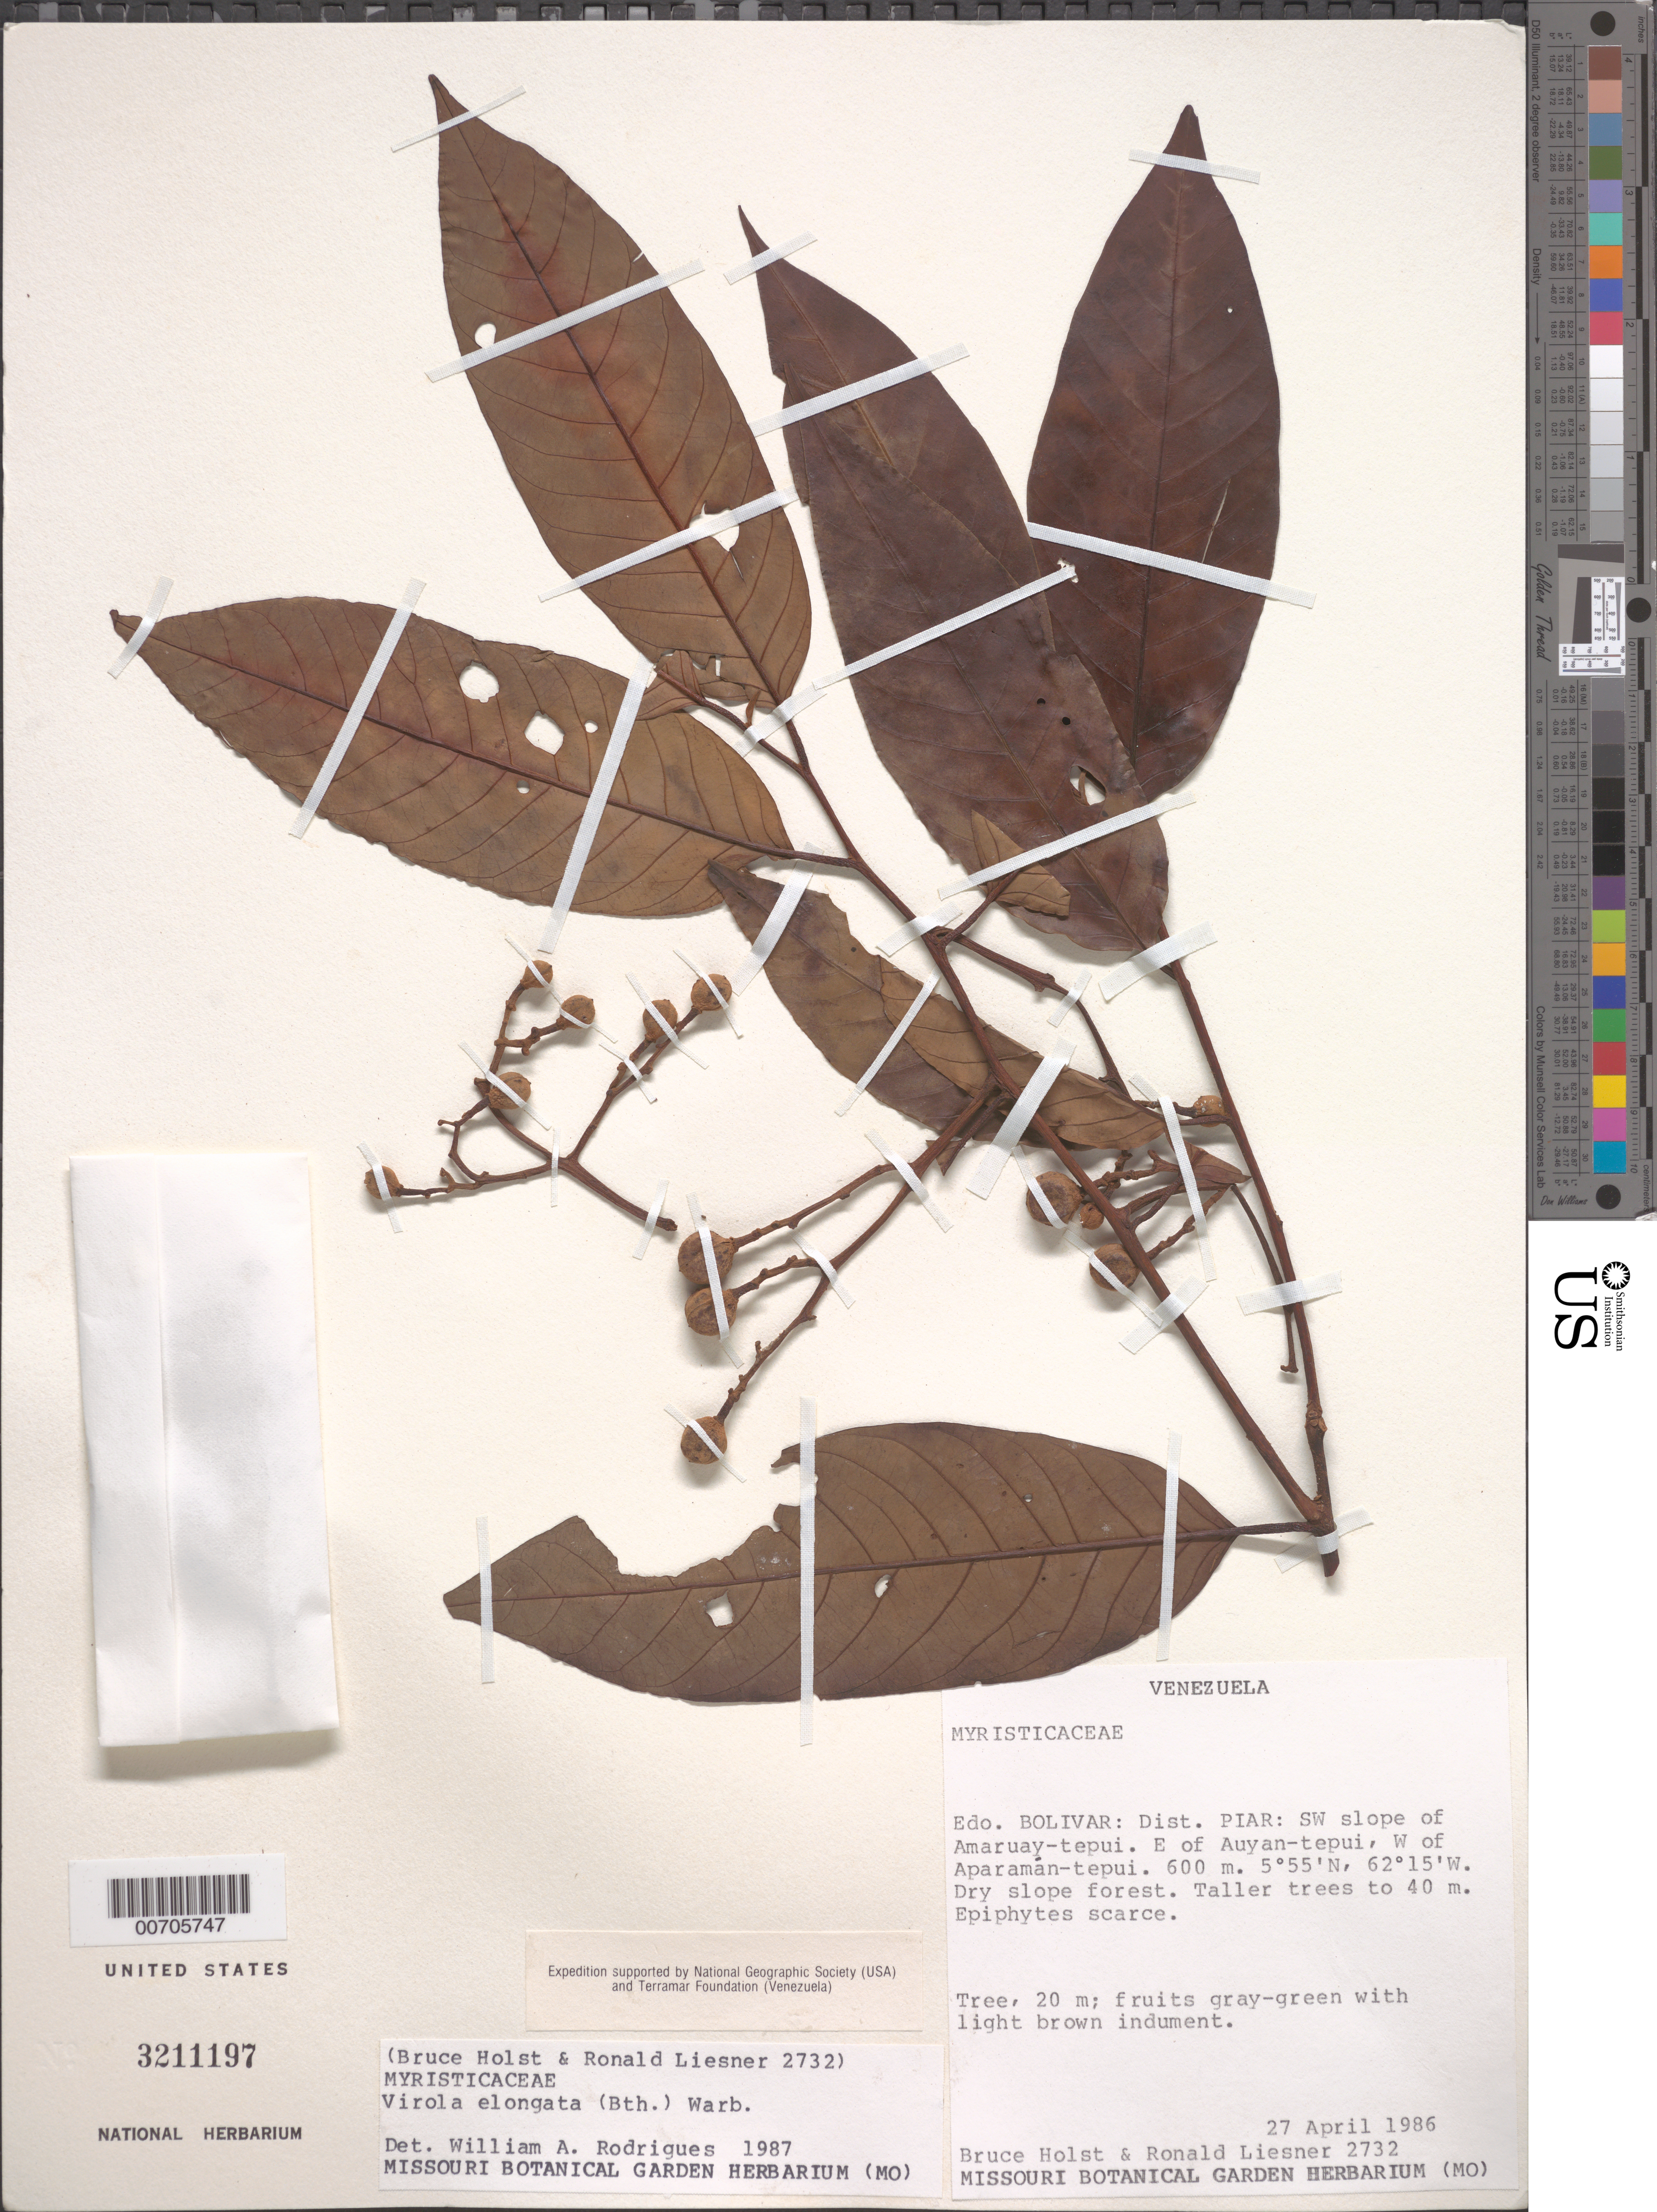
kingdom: Plantae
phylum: Tracheophyta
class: Magnoliopsida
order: Magnoliales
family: Myristicaceae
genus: Virola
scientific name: Virola elongata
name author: (Benth.) Warb.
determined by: Rodrigues, W. A.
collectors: B. Holst & R. L. Liesner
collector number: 2732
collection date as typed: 27-Apr-86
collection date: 1986-04-27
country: Venezuela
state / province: Bolívar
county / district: Piar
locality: Amaruay-tepuí, SW slope, E of Auyan-tepuí, W of Aparamán-tepuí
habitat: Dry slope forest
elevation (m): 600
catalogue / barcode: US 3211197